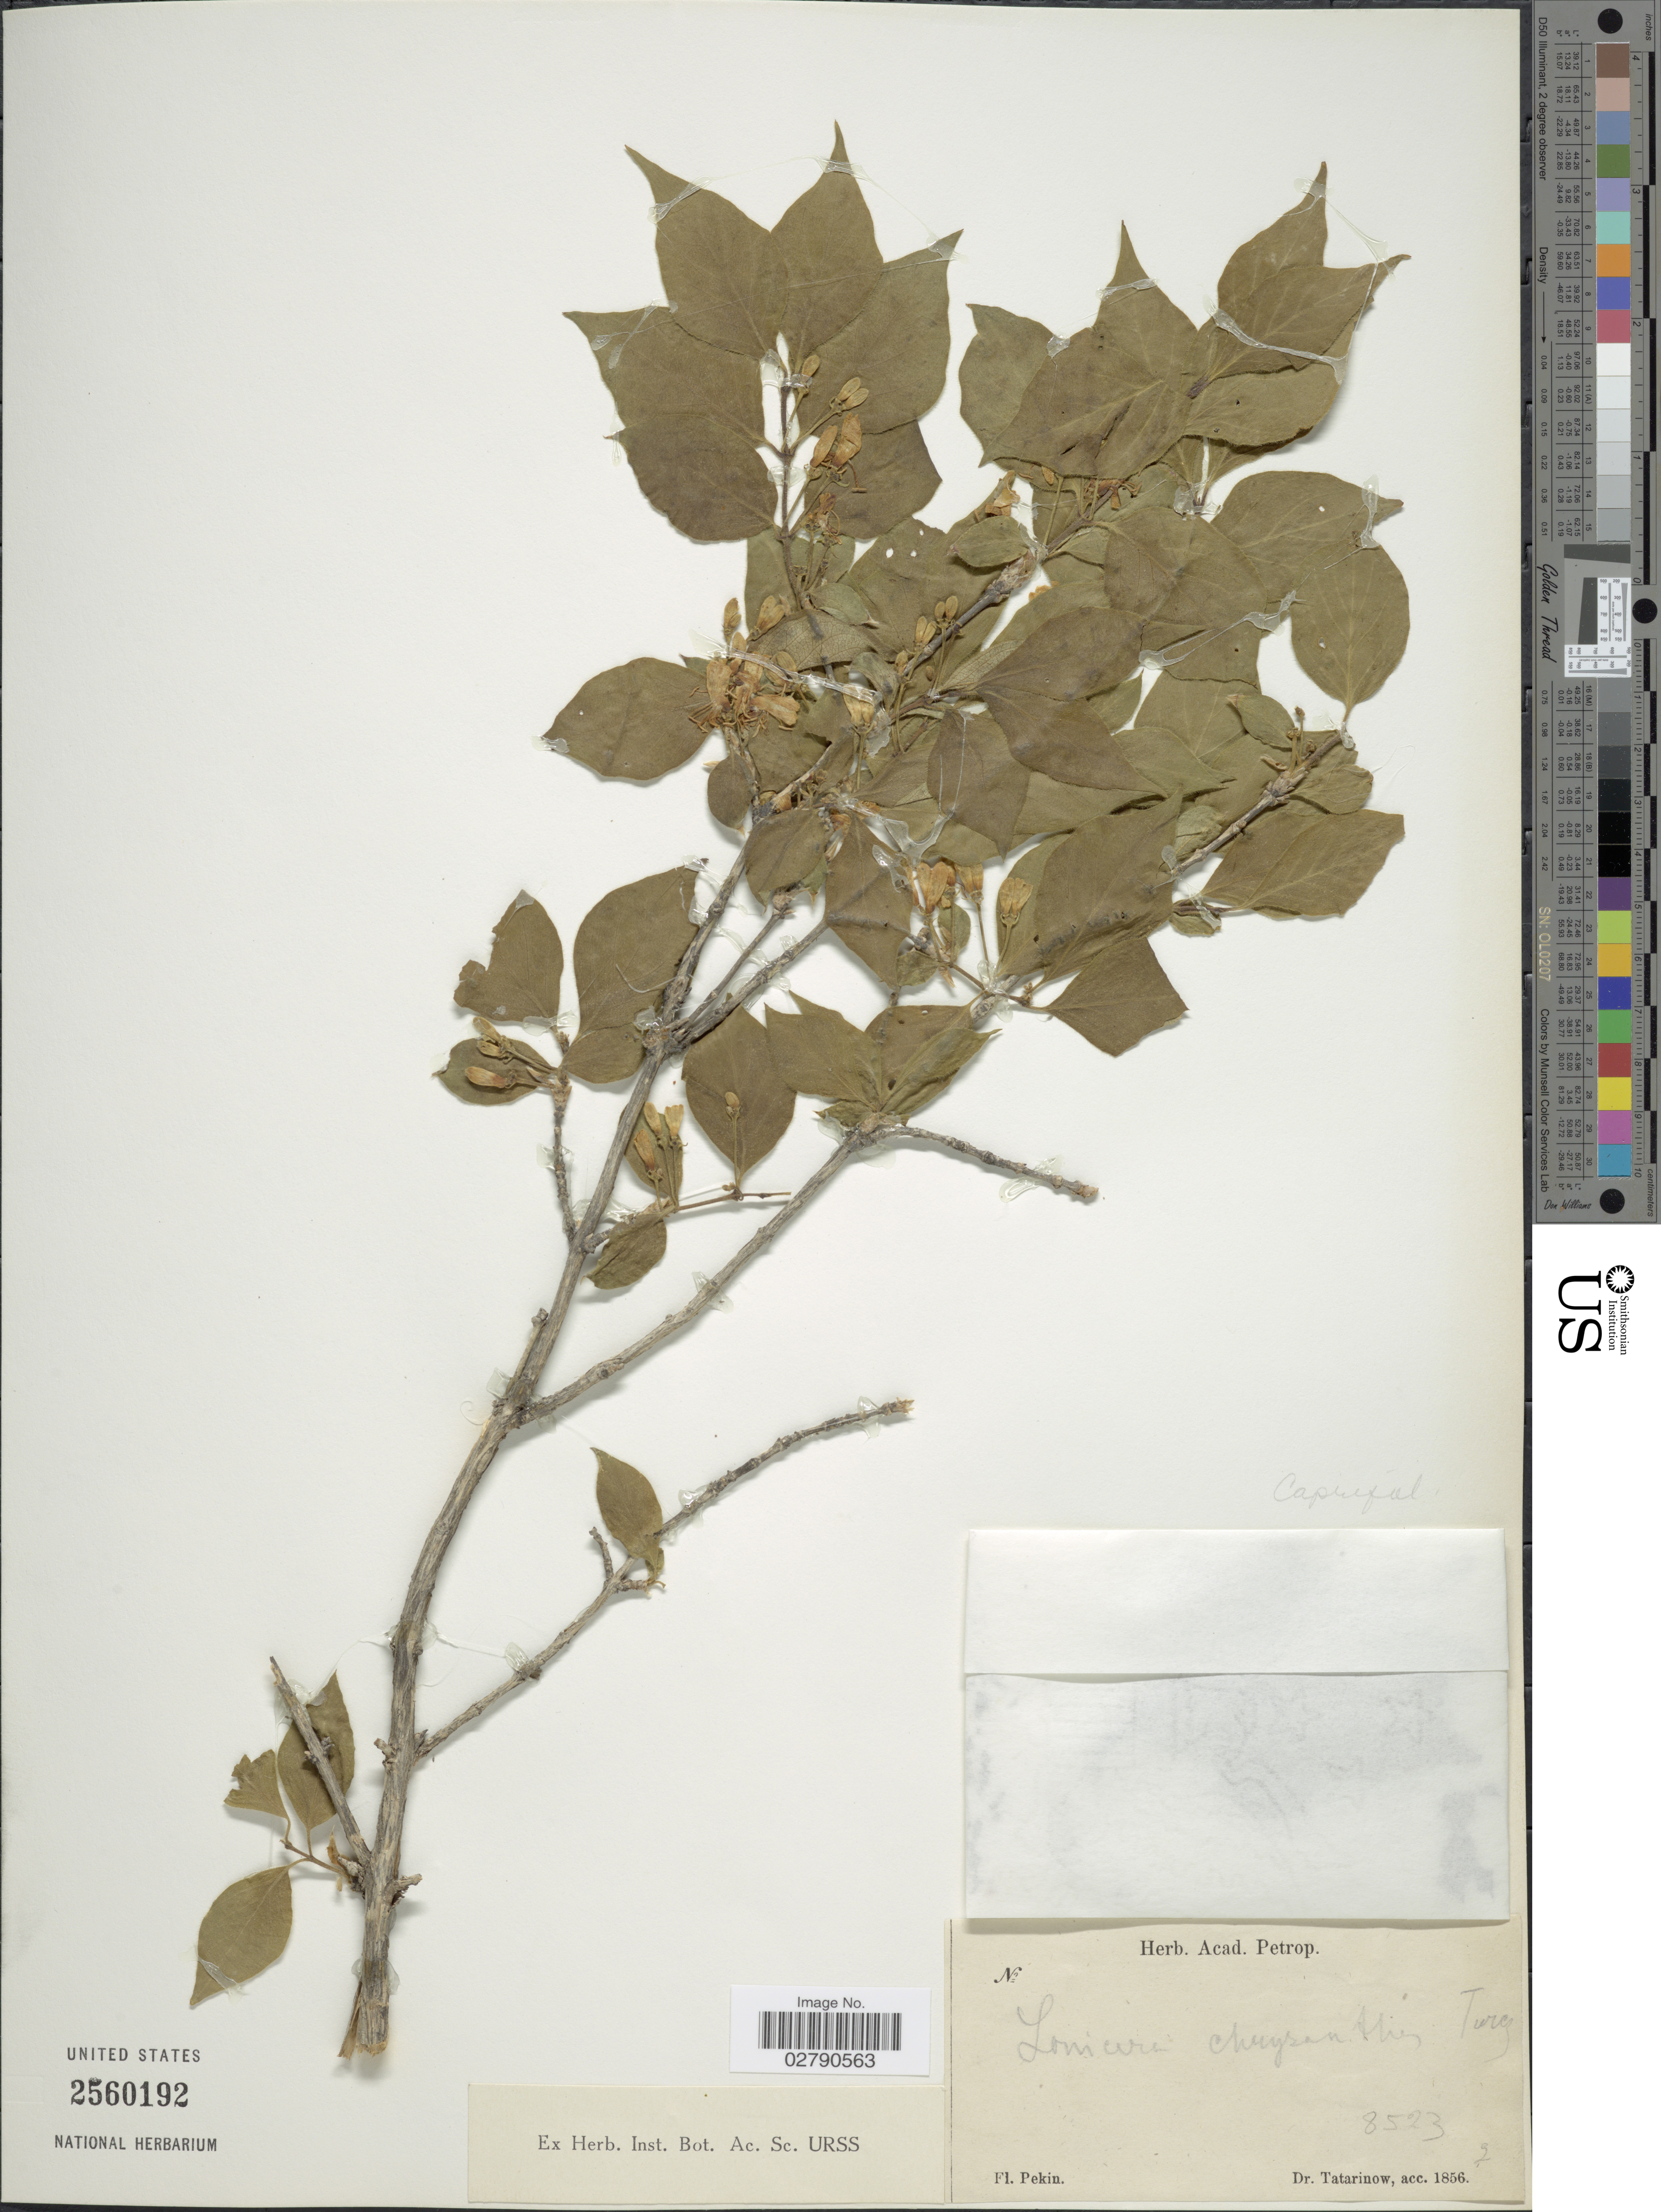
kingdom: Plantae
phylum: Tracheophyta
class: Magnoliopsida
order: Dipsacales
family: Caprifoliaceae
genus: Lonicera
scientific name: Lonicera chrysantha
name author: Turcz. ex Ledeb.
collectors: -. Tatarinow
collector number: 8523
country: China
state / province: Beijing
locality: Pekin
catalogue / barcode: US 2560192